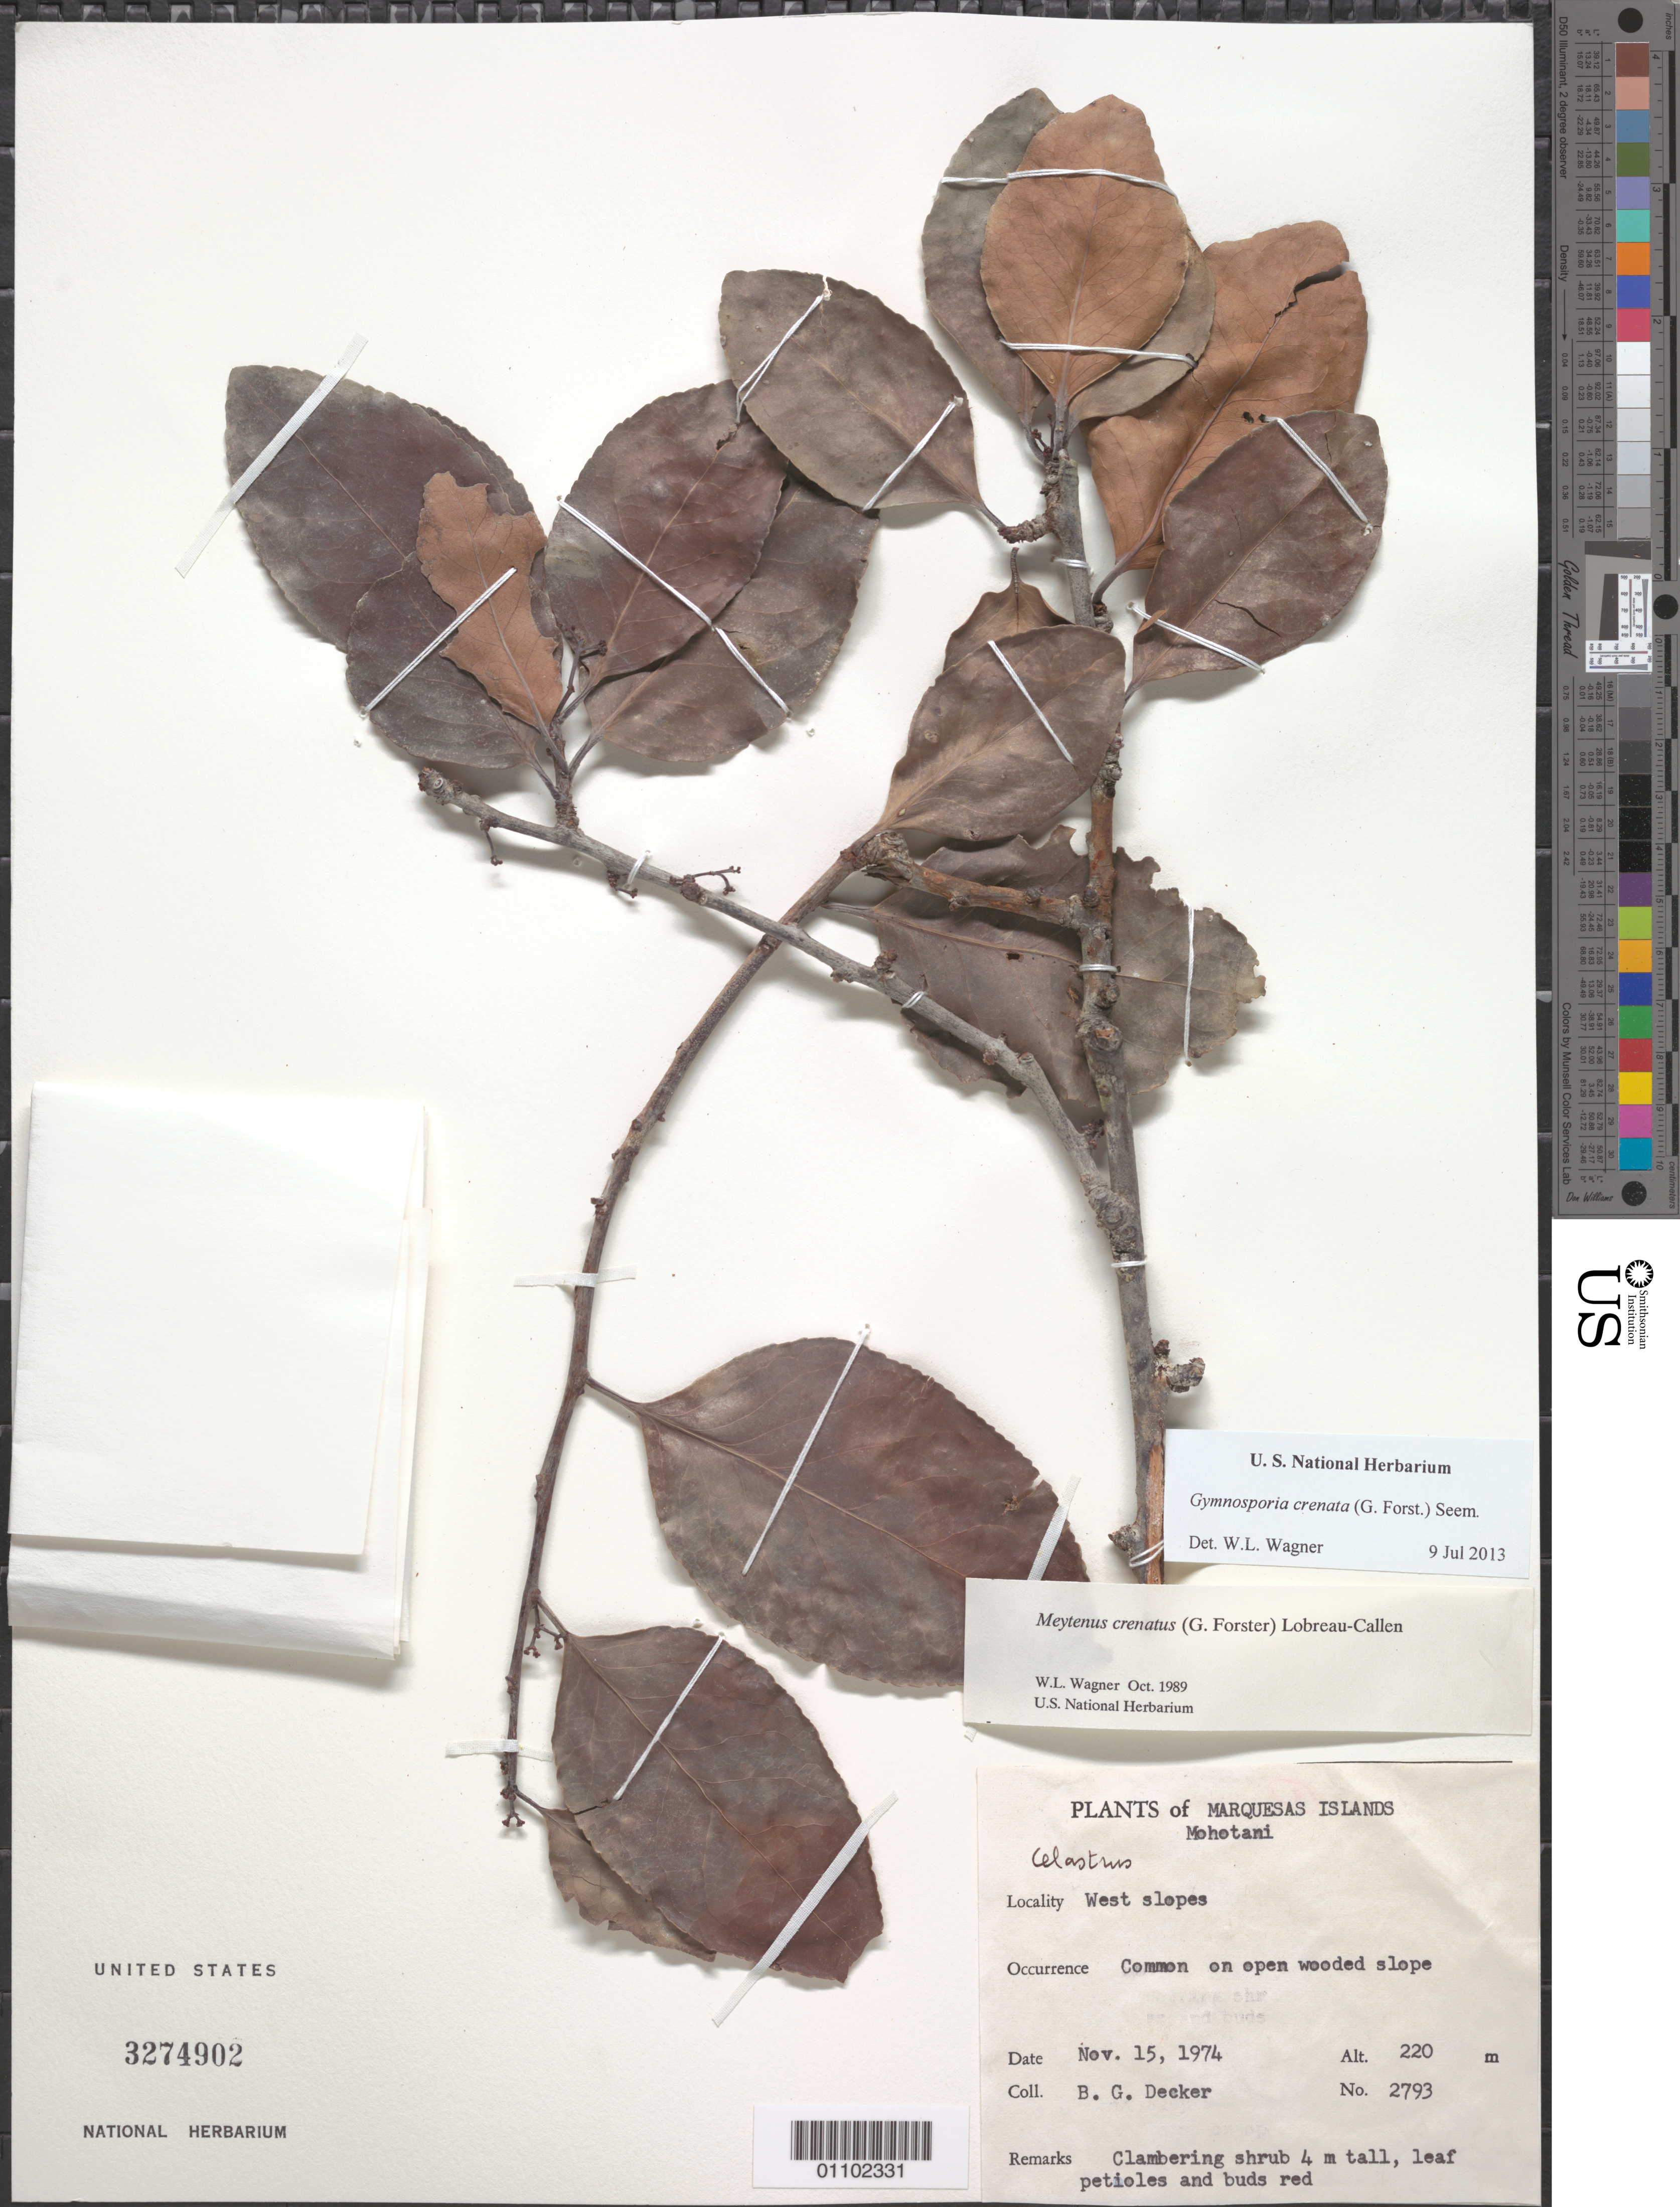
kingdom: Plantae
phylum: Tracheophyta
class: Magnoliopsida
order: Celastrales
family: Celastraceae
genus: Gymnosporia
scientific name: Gymnosporia crenata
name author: (G. Forst.) Seem.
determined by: Wagner, W. L., (BOT), Smithsonian Institution - National Museum of Natural History (UNITED STATES)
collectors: B. G. Decker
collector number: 2793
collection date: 1974-11-15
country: French Polynesia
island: Mohotani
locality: W slopes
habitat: Common on open, wooded slopes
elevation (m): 220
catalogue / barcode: US 3274902